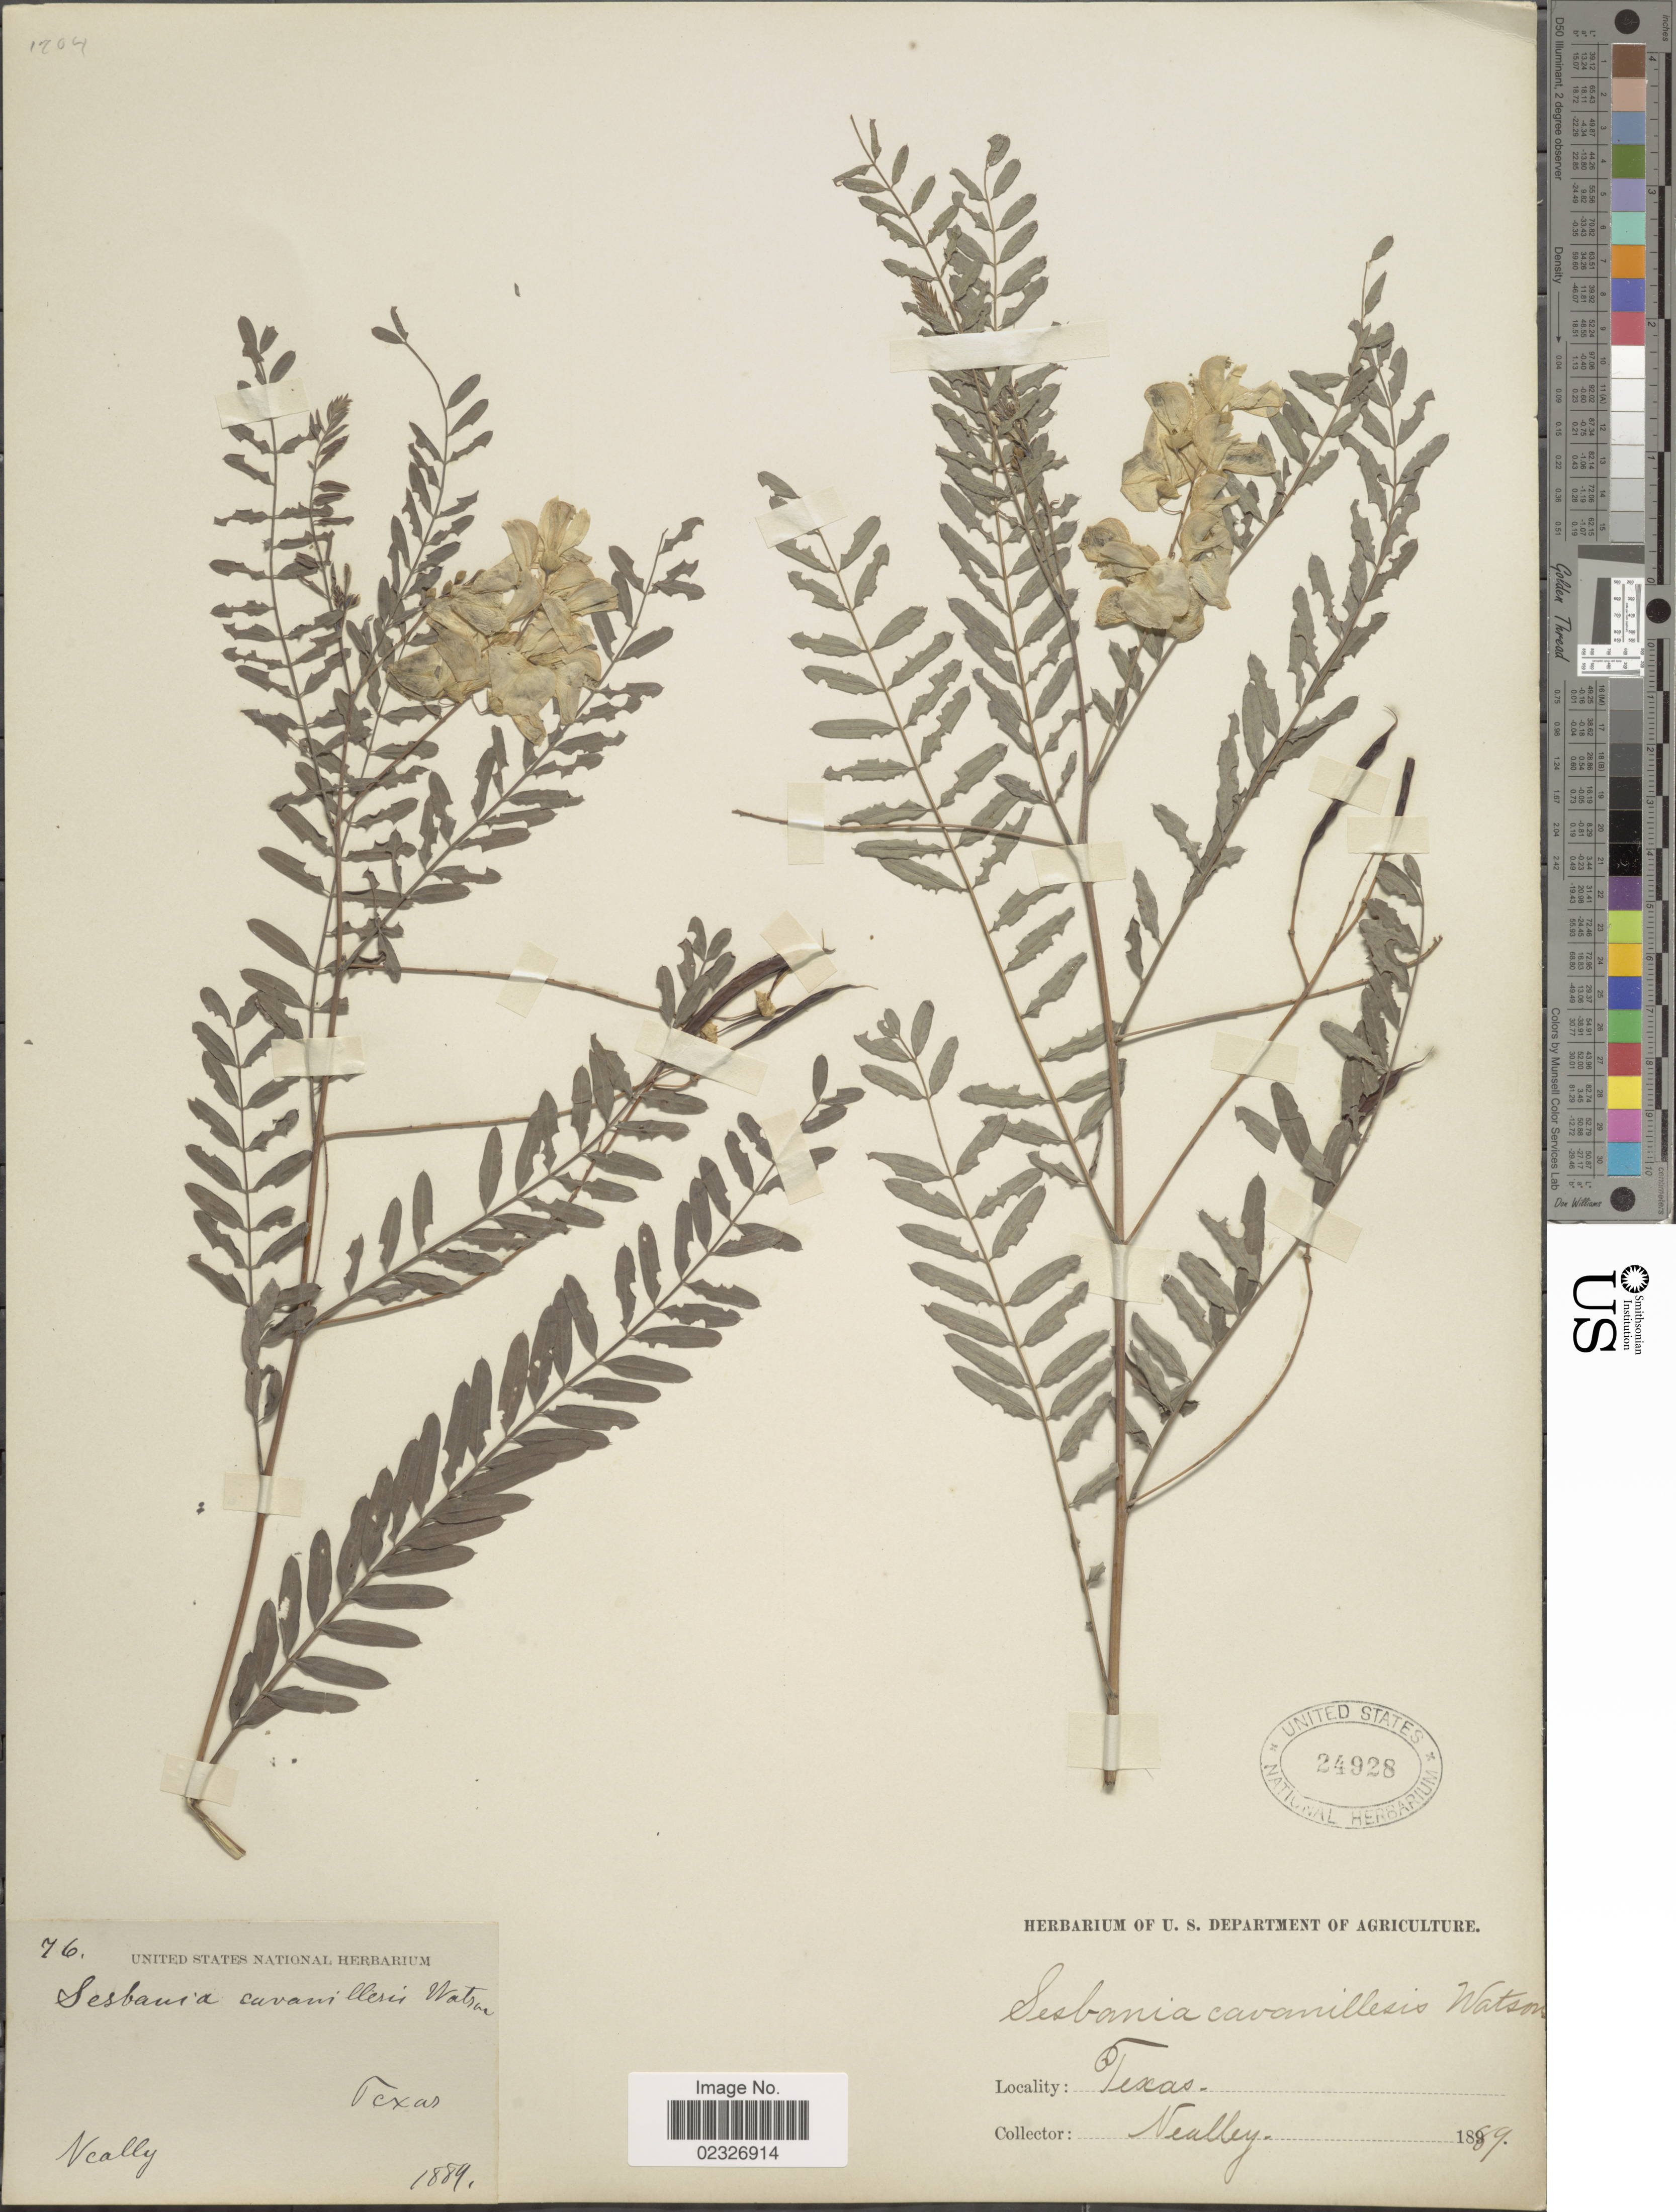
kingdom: Plantae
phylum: Tracheophyta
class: Magnoliopsida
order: Fabales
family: Fabaceae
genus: Sesbania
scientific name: Sesbania drummondii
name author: (Rydb.) Cory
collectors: G. C. Nealley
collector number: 76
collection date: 1889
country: United States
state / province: Texas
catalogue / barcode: US 24928